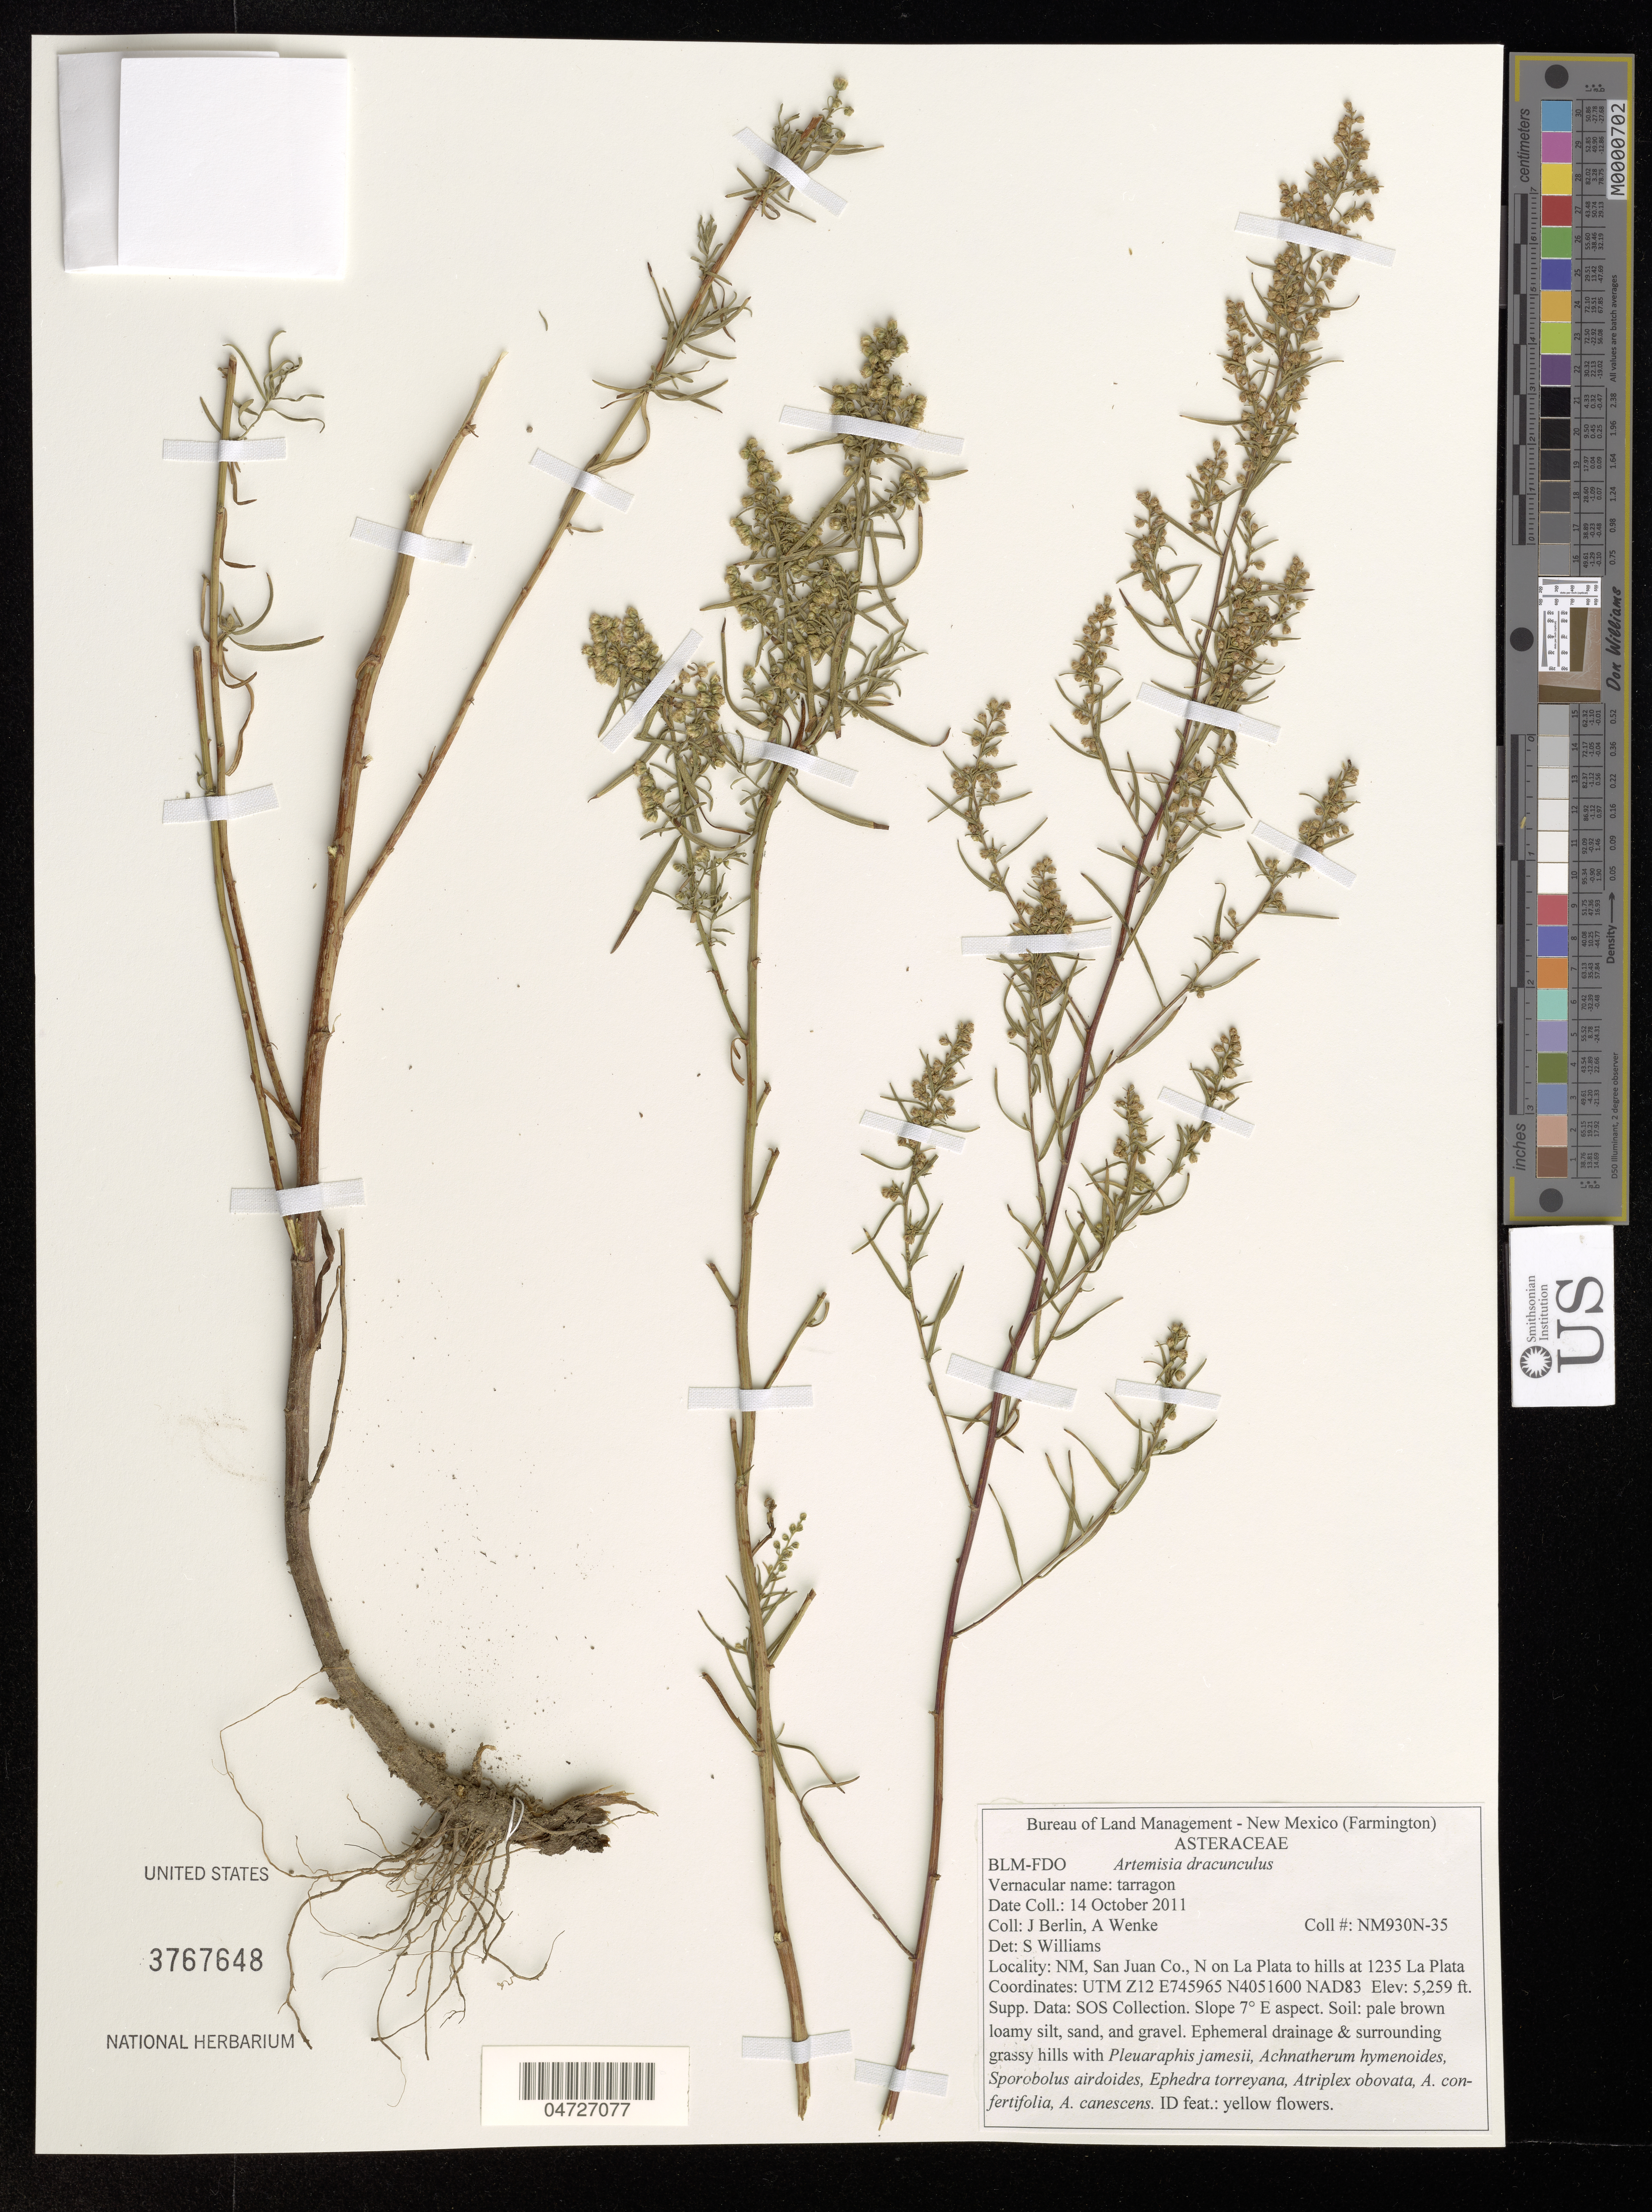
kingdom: Plantae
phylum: Tracheophyta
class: Magnoliopsida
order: Asterales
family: Asteraceae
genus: Artemisia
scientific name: Artemisia dracunculus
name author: L.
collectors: J. Berlin & A. Wenke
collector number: NM930N-35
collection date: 2011-10-14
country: United States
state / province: New Mexico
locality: Farmington. San Juan Co., N on La Plata to hills at 1235 La Plata.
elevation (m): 1603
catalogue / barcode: US 3767648